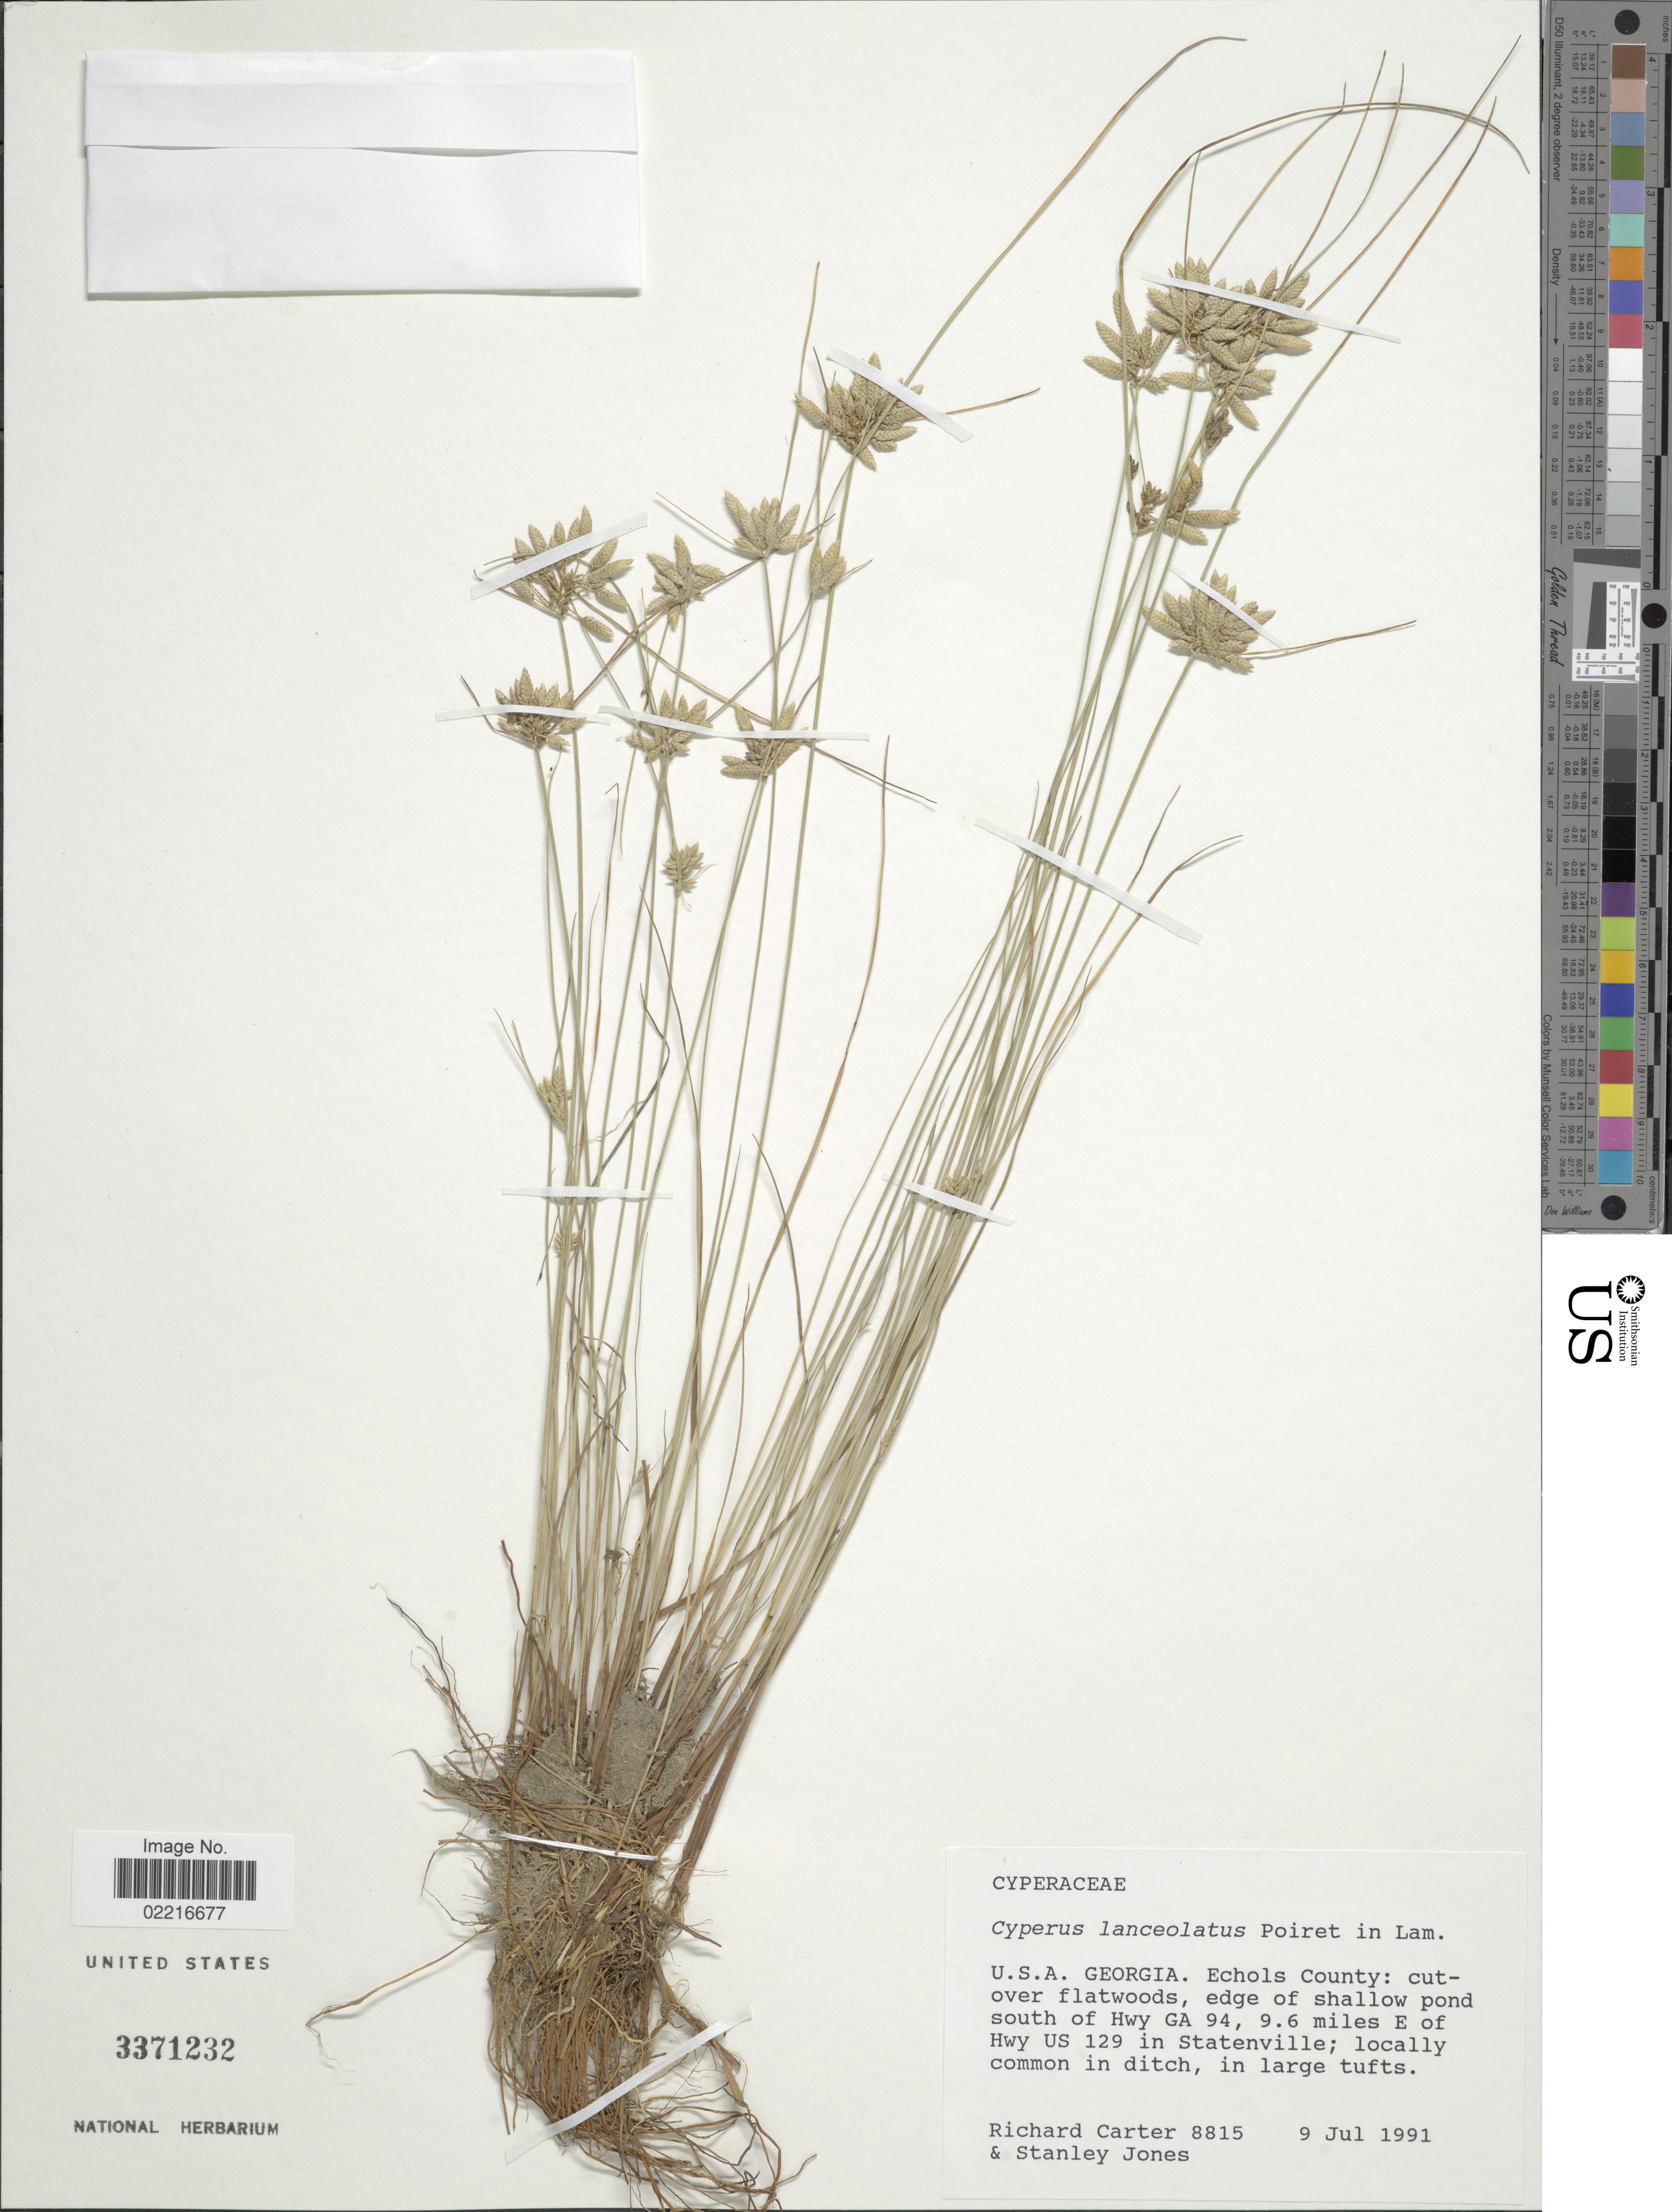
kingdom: Plantae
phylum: Tracheophyta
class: Liliopsida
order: Poales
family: Cyperaceae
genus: Cyperus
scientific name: Cyperus lanceolatus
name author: Poir.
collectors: R. Carter & S. D. Jones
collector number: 8815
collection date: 1991-07-09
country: United States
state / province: Georgia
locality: Echols County: edge of shallow pond south of Hwy GA 94, 9.6 miles E of Hwy US 129 in Statenville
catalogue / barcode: US 3371232